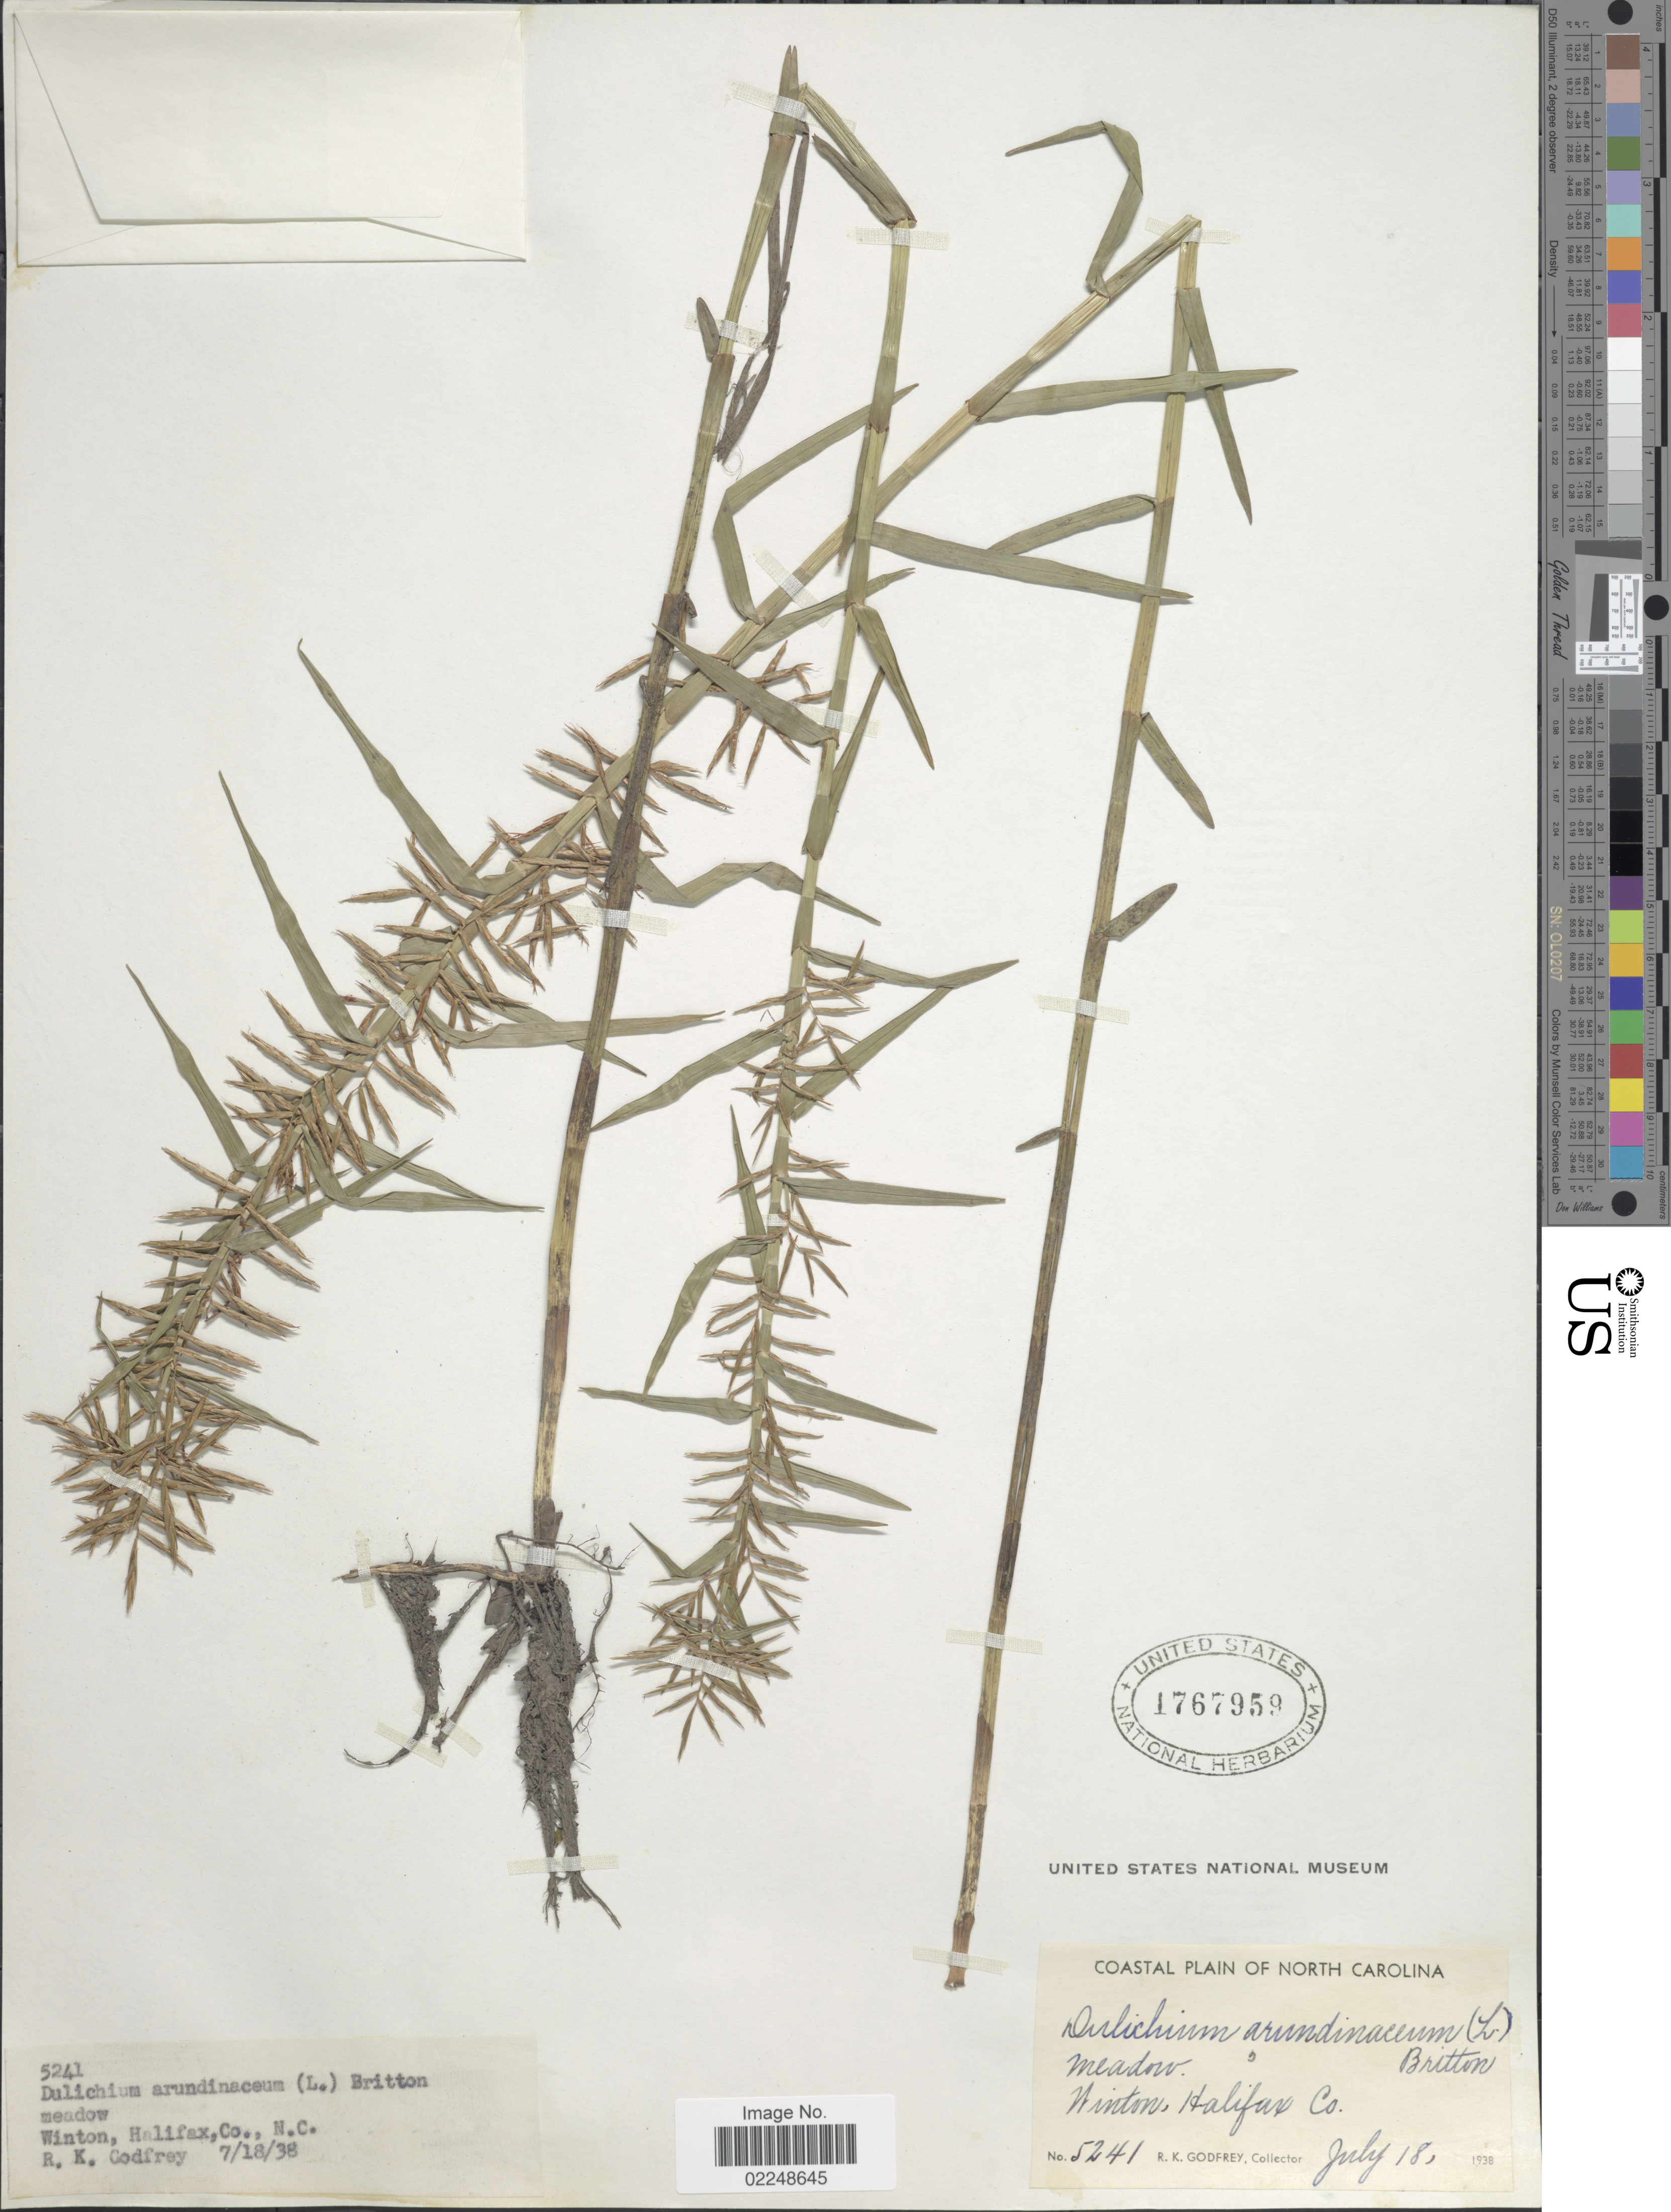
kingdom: Plantae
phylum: Tracheophyta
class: Liliopsida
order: Poales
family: Cyperaceae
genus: Dulichium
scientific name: Dulichium arundinaceum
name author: (L.) Britton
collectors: R. K. Godfrey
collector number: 5241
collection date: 1938-07-18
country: United States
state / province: North Carolina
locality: Winton, Halifax Co.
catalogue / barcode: US 1767959